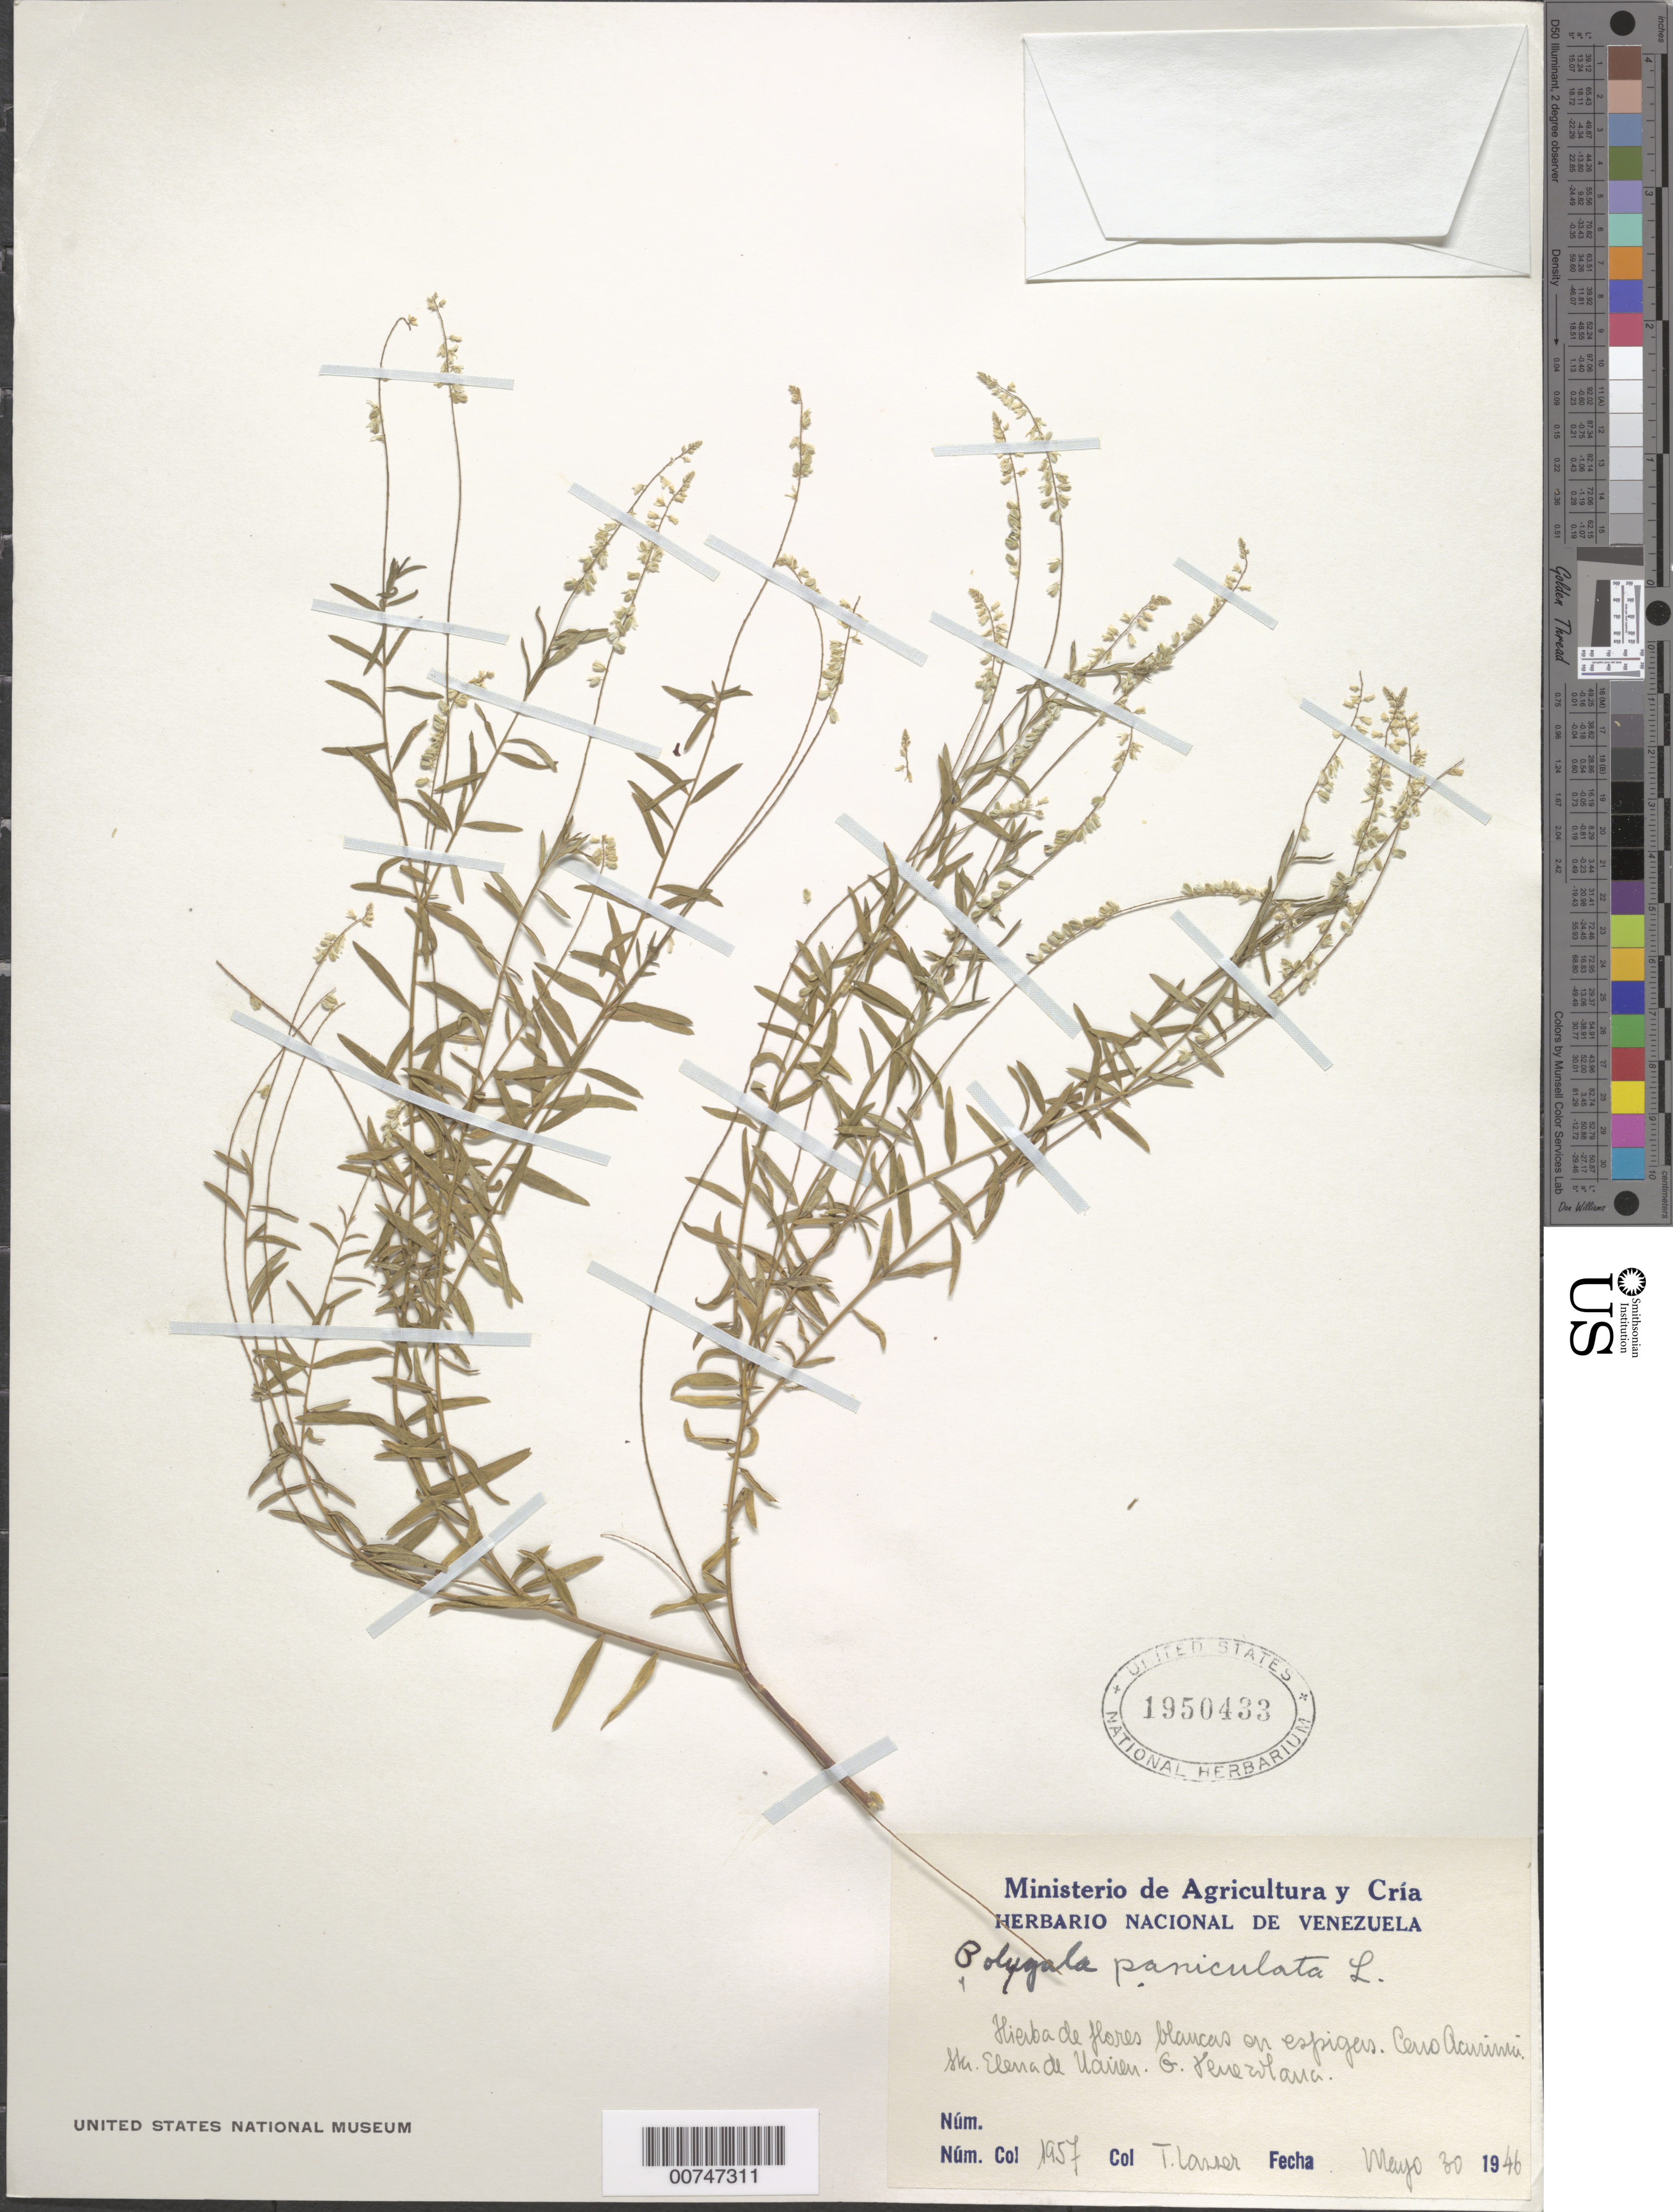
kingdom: Plantae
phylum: Tracheophyta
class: Magnoliopsida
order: Fabales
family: Polygalaceae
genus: Polygala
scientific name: Polygala paniculata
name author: L.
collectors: T. Lasser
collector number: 1957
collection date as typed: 30-May-46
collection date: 1946-05-30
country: Venezuela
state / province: Bolívar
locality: Cerro Acurima, Sta. Elena de Uairén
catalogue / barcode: US 1950433